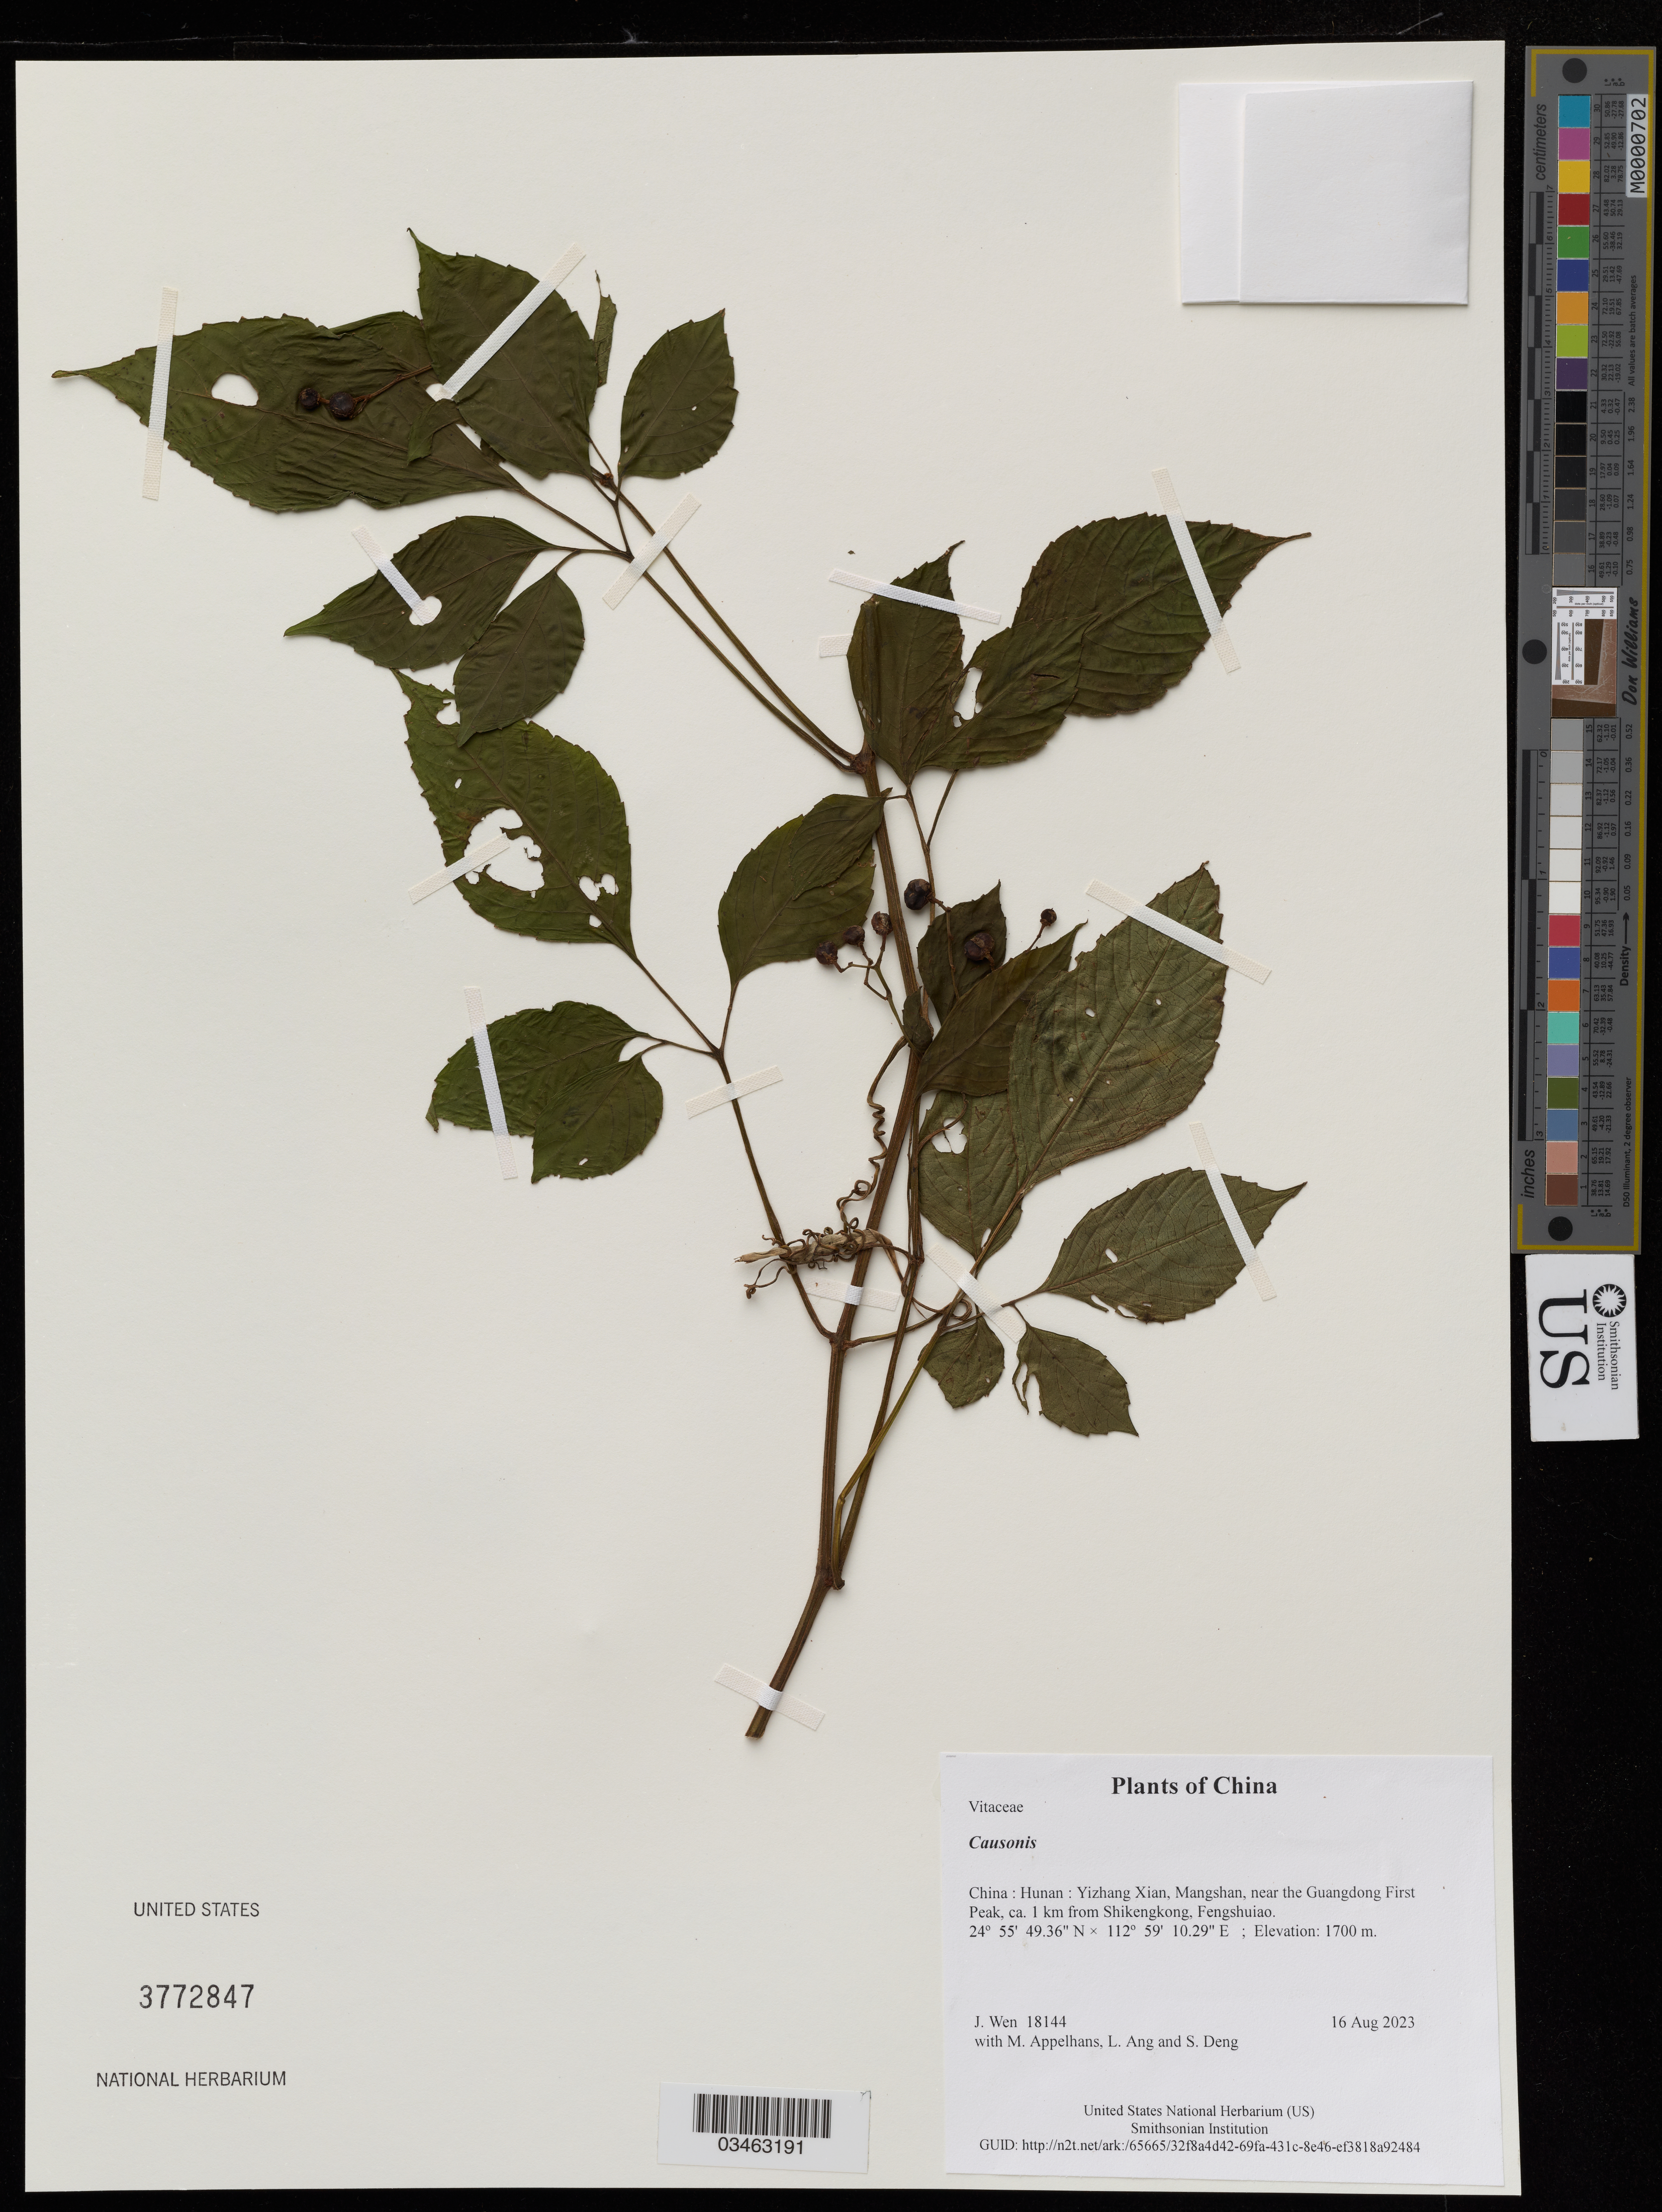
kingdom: Plantae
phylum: Tracheophyta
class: Magnoliopsida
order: Vitales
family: Vitaceae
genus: Causonis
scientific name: Causonis sp.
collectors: J. Wen, M. Appelhans, L. Ang & S. Deng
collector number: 18144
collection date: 2023-08-16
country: China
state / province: Hunan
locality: Yizhang Xian, Mangshan, near the Guangdong First Peak, ca. 1 km from Shikengkong, Fengshuiao.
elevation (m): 1700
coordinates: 24 55 49.36 N, 112 59 10.29 E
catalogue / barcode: US 3772847